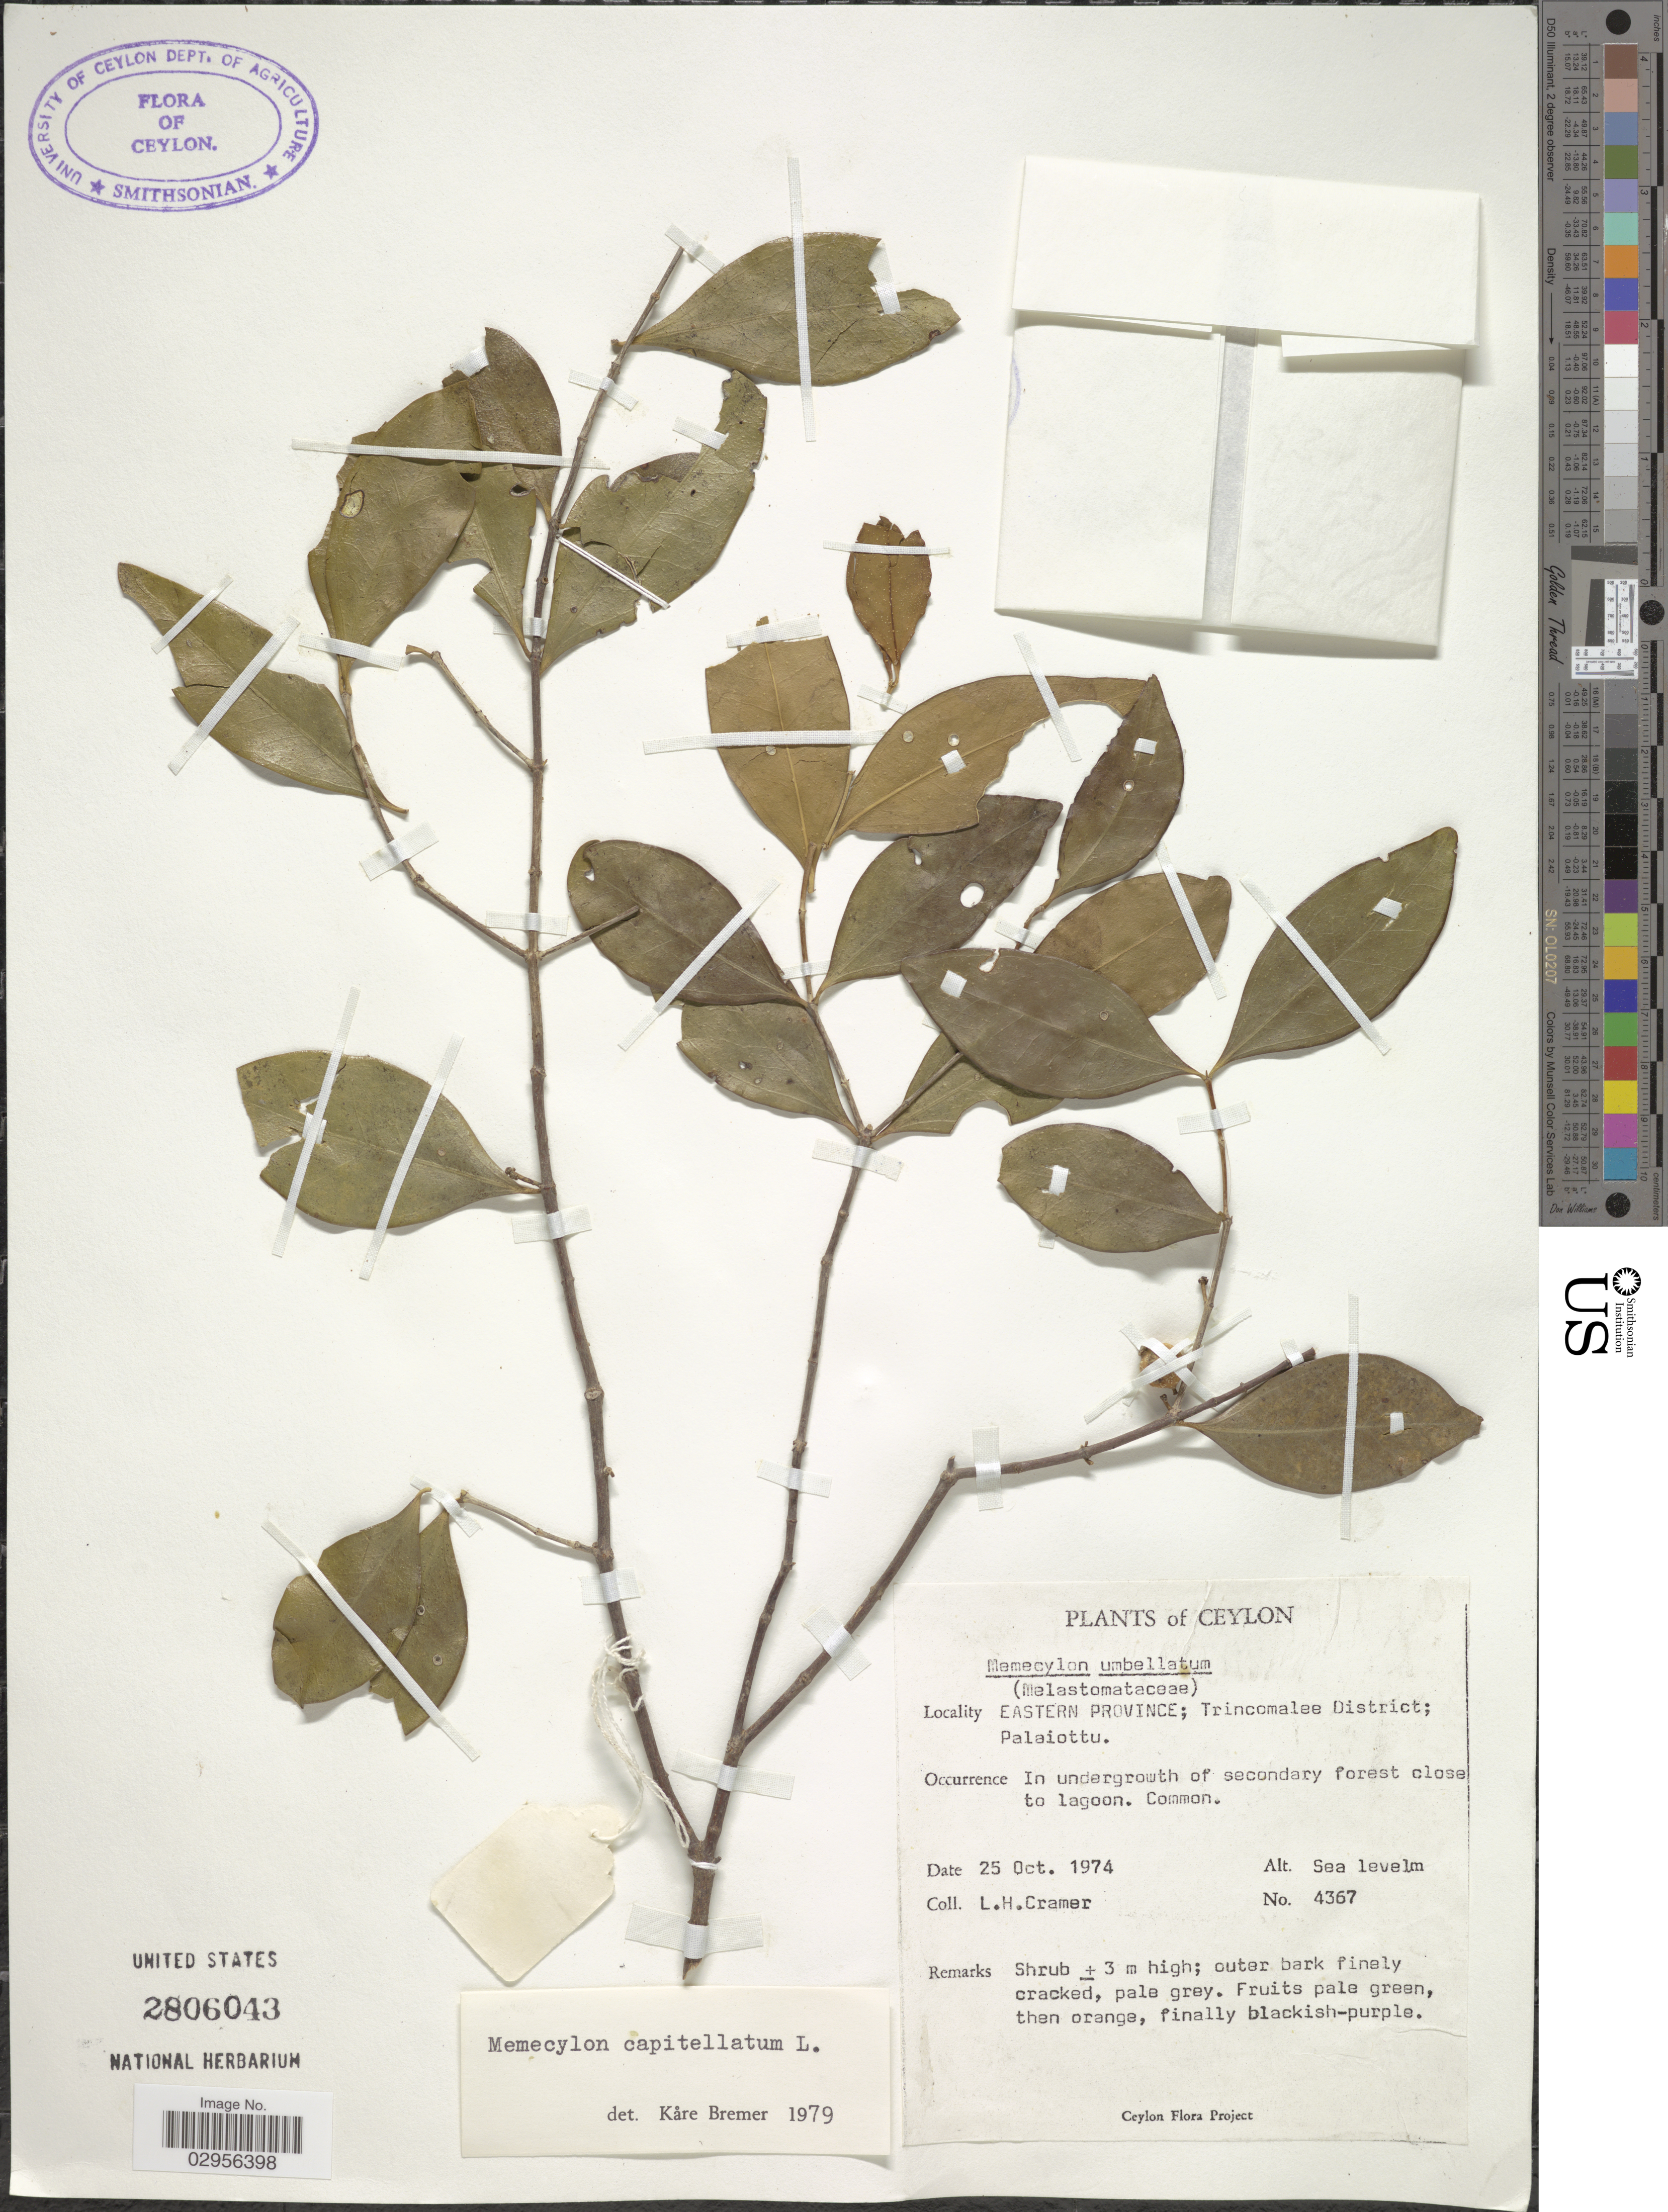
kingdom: Plantae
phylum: Tracheophyta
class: Magnoliopsida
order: Myrtales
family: Melastomataceae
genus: Memecylon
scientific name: Memecylon capitellatum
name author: L.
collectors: L. H. Cramer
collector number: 4367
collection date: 1974-10-25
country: Sri Lanka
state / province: Eastern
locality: Ceylon. Trincomalee District; Palaiottu.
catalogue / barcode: US 2806043